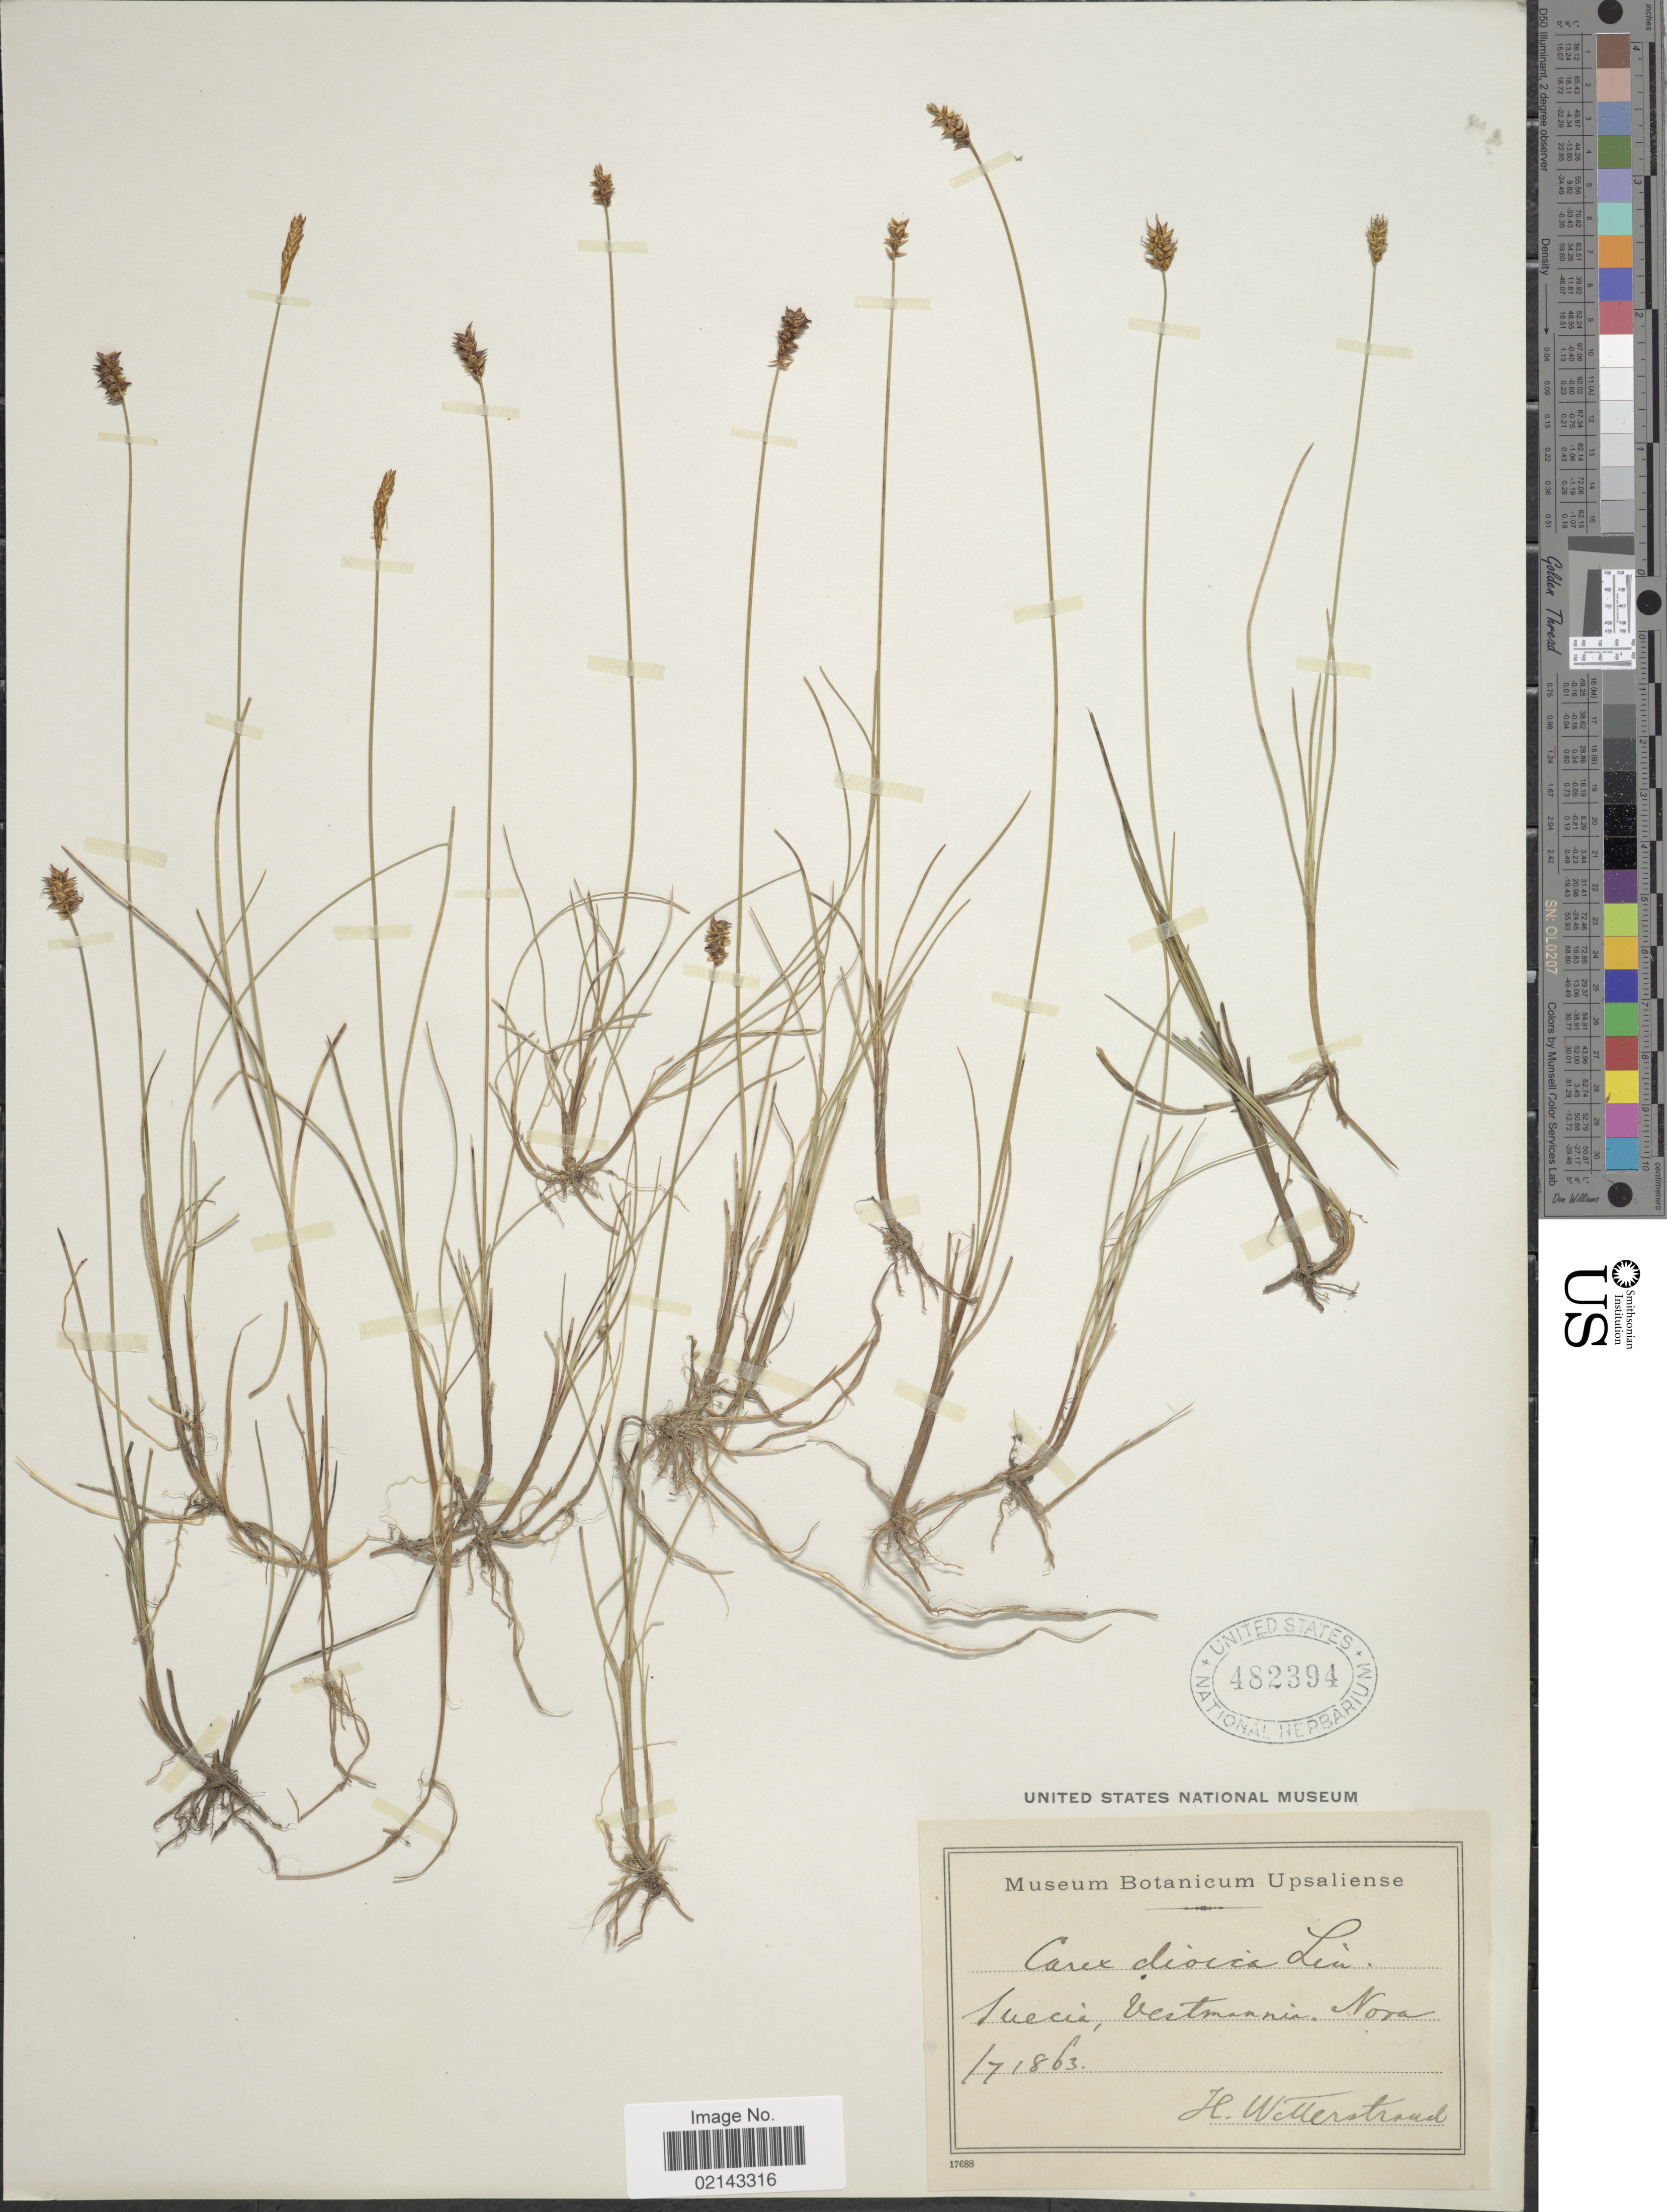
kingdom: Plantae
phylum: Tracheophyta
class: Liliopsida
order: Poales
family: Cyperaceae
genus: Carex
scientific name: Carex dioica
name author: L.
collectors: H. Wetterstrand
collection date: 1863-07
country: Sweden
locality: Suecia, Vestmannia, Nora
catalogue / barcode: US 482394